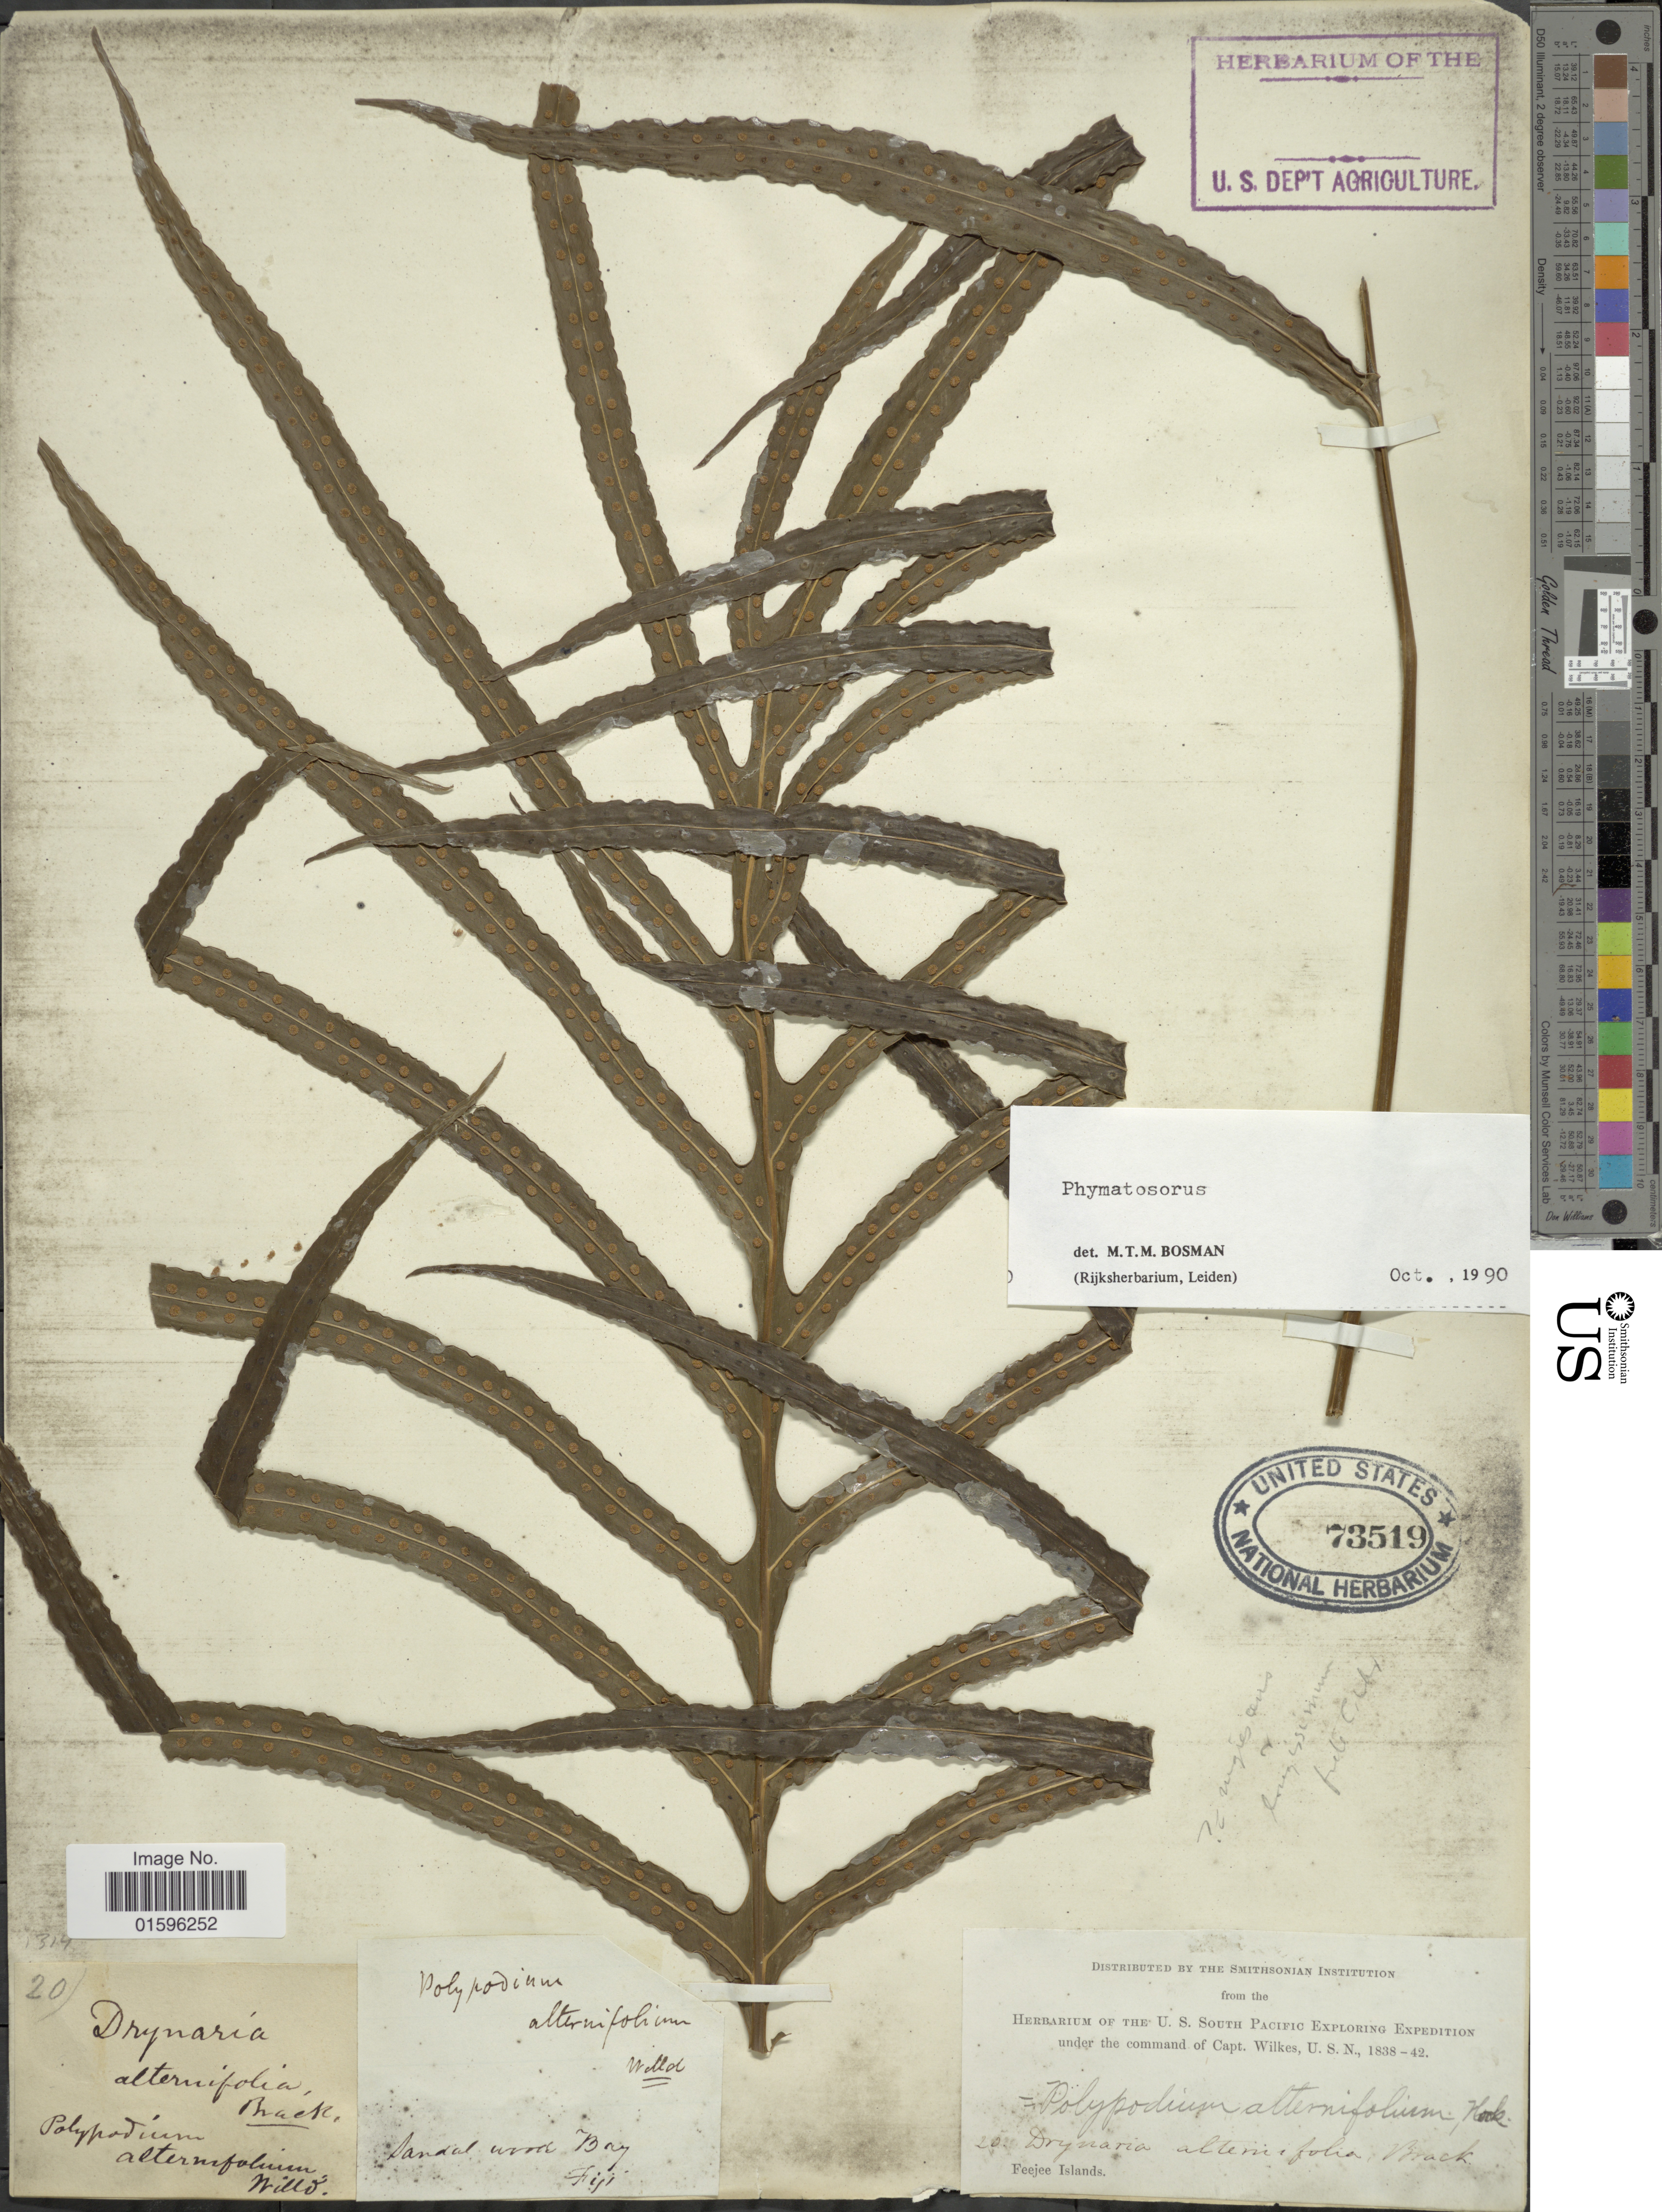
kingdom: Plantae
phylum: Tracheophyta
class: Polypodiopsida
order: Polypodiales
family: Polypodiaceae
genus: Polypodium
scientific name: Polypodium nigrescens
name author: Blume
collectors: Wilkes Explor. Exped.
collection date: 1838/1842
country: Fiji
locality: Feejee Islands, Dandal [illegible text] Bay[interpreted]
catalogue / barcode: US 73519